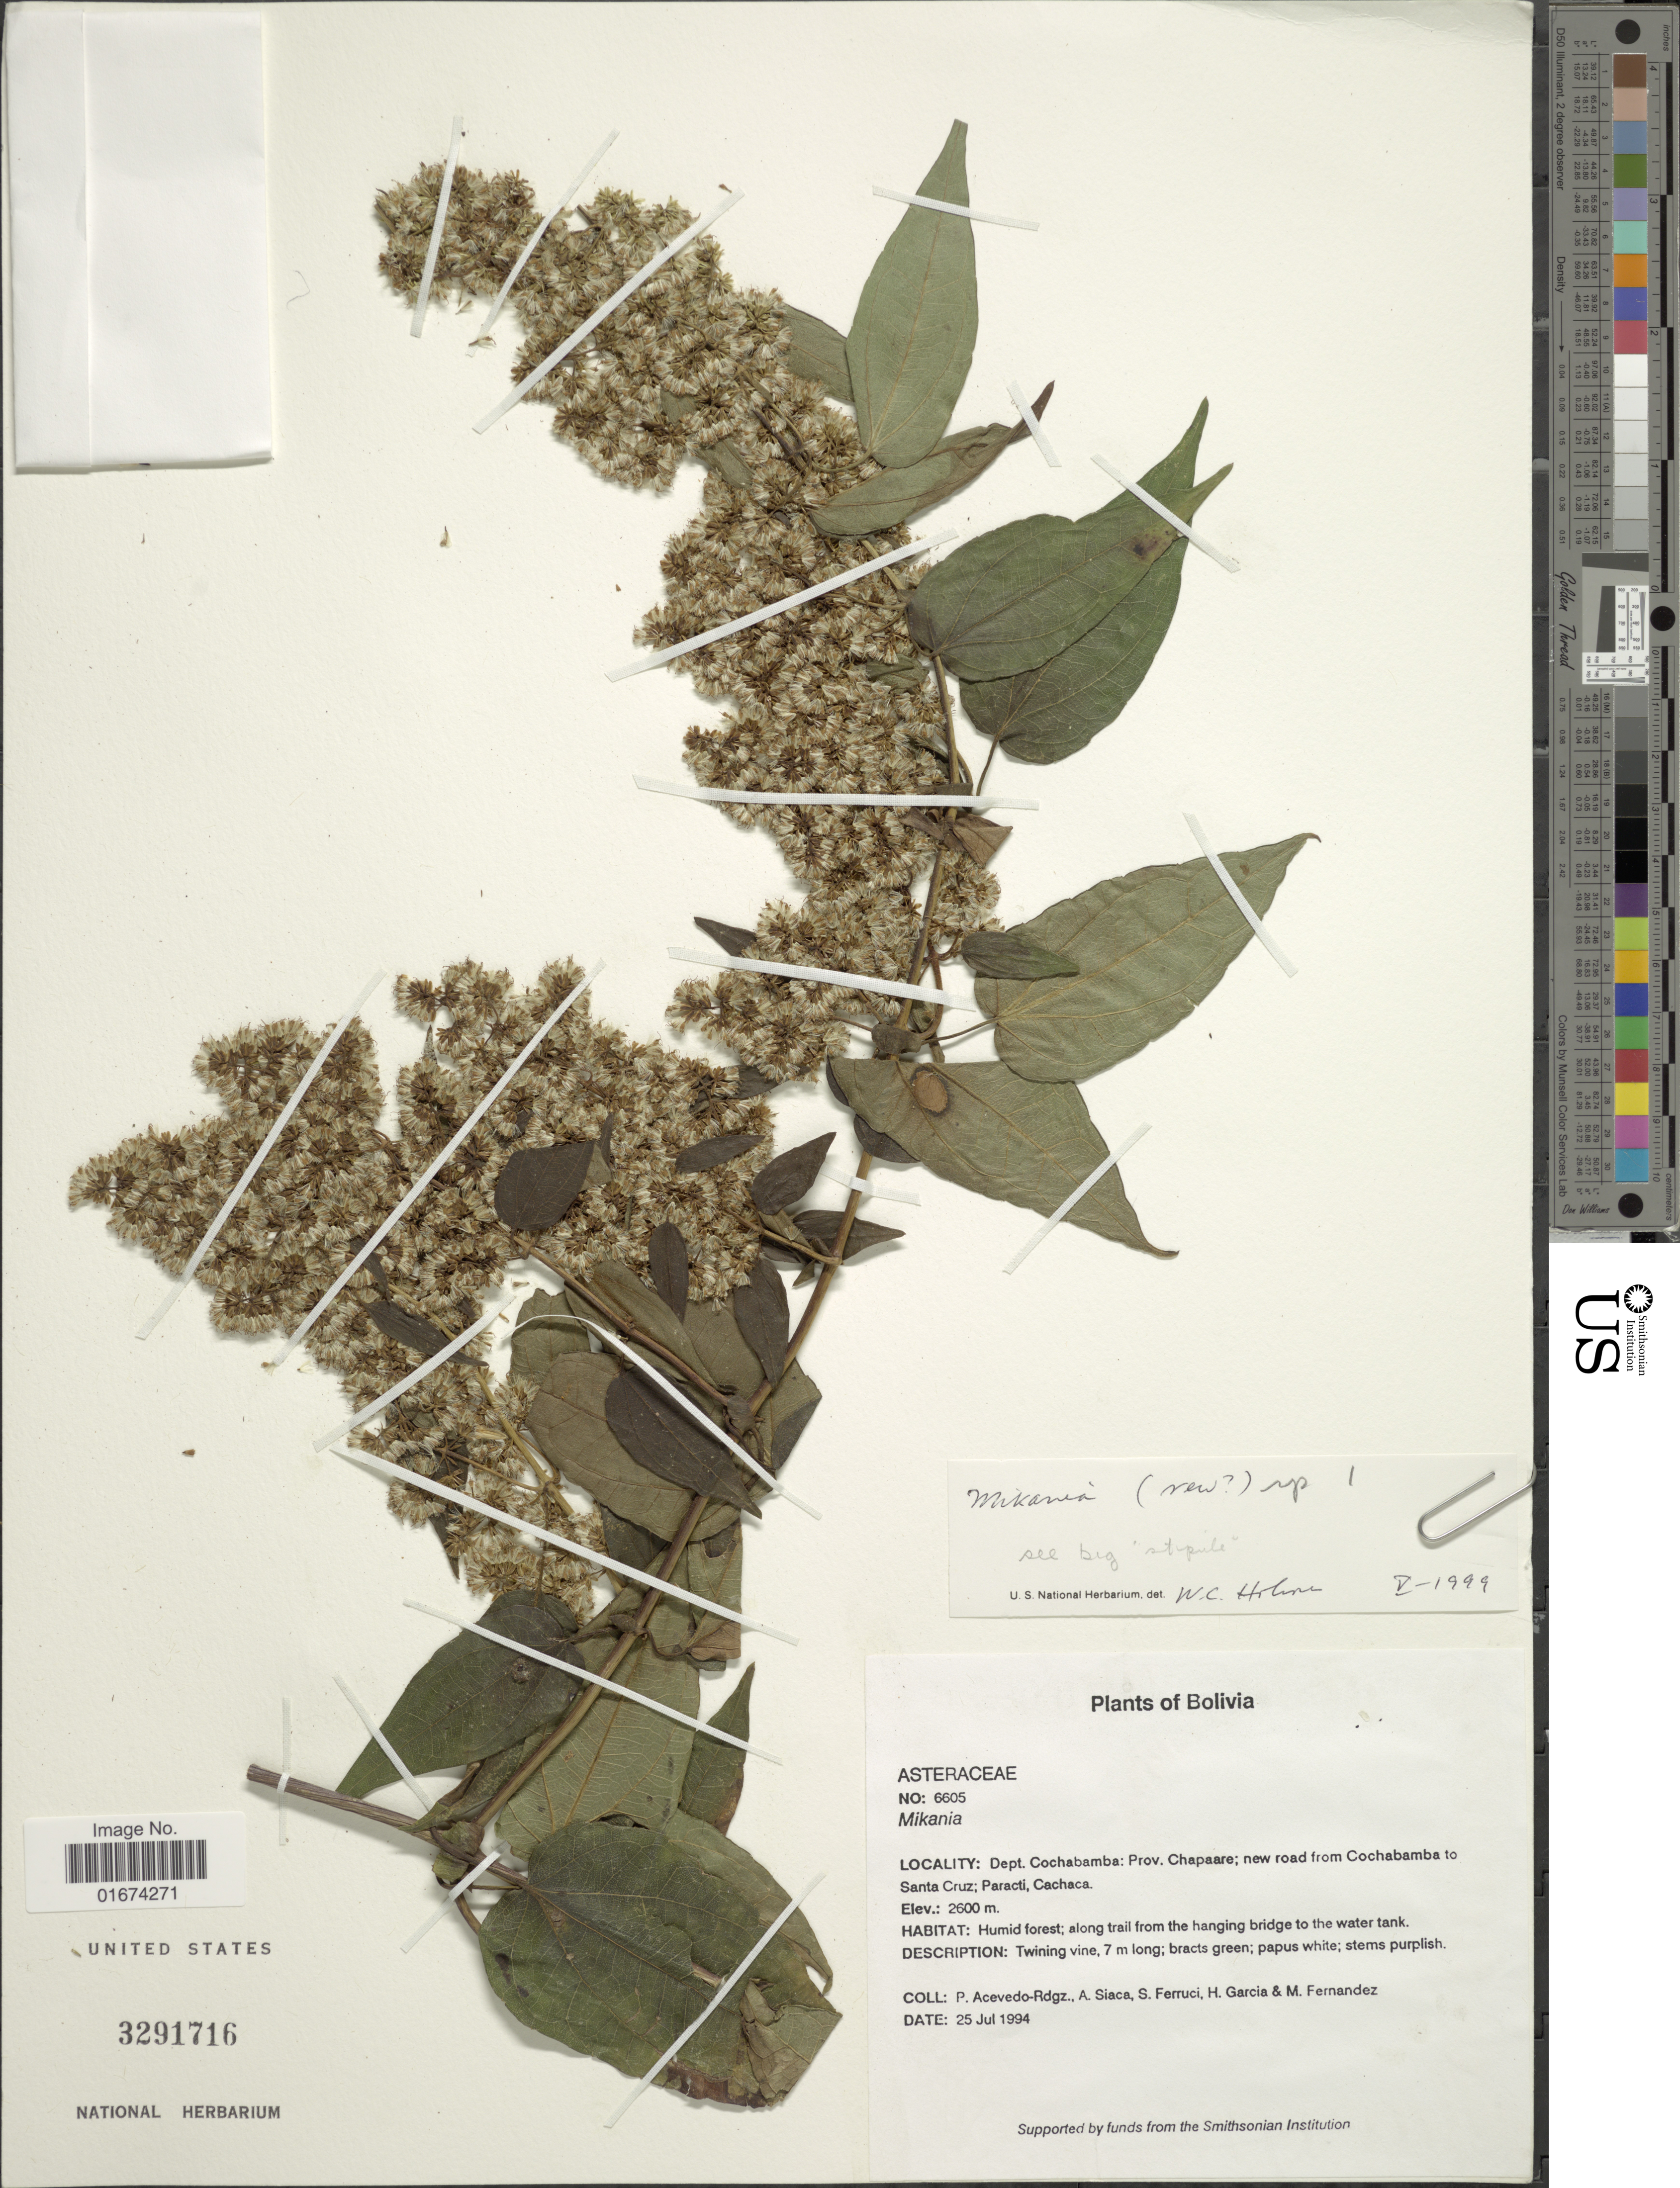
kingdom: Plantae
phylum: Tracheophyta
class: Magnoliopsida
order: Asterales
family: Asteraceae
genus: Mikania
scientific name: Mikania sp.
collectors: P. Acevedo-Rodr., A. Siaca, S. Ferruci, H. Garcia & M. Fernandez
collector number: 6605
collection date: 1994-07-25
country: Bolivia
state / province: Cochabamba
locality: Dept. Cochabamba: Prov. Chapaare; new road from Cochabamba to Santa Cruz; Paracti, Cachaca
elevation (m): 2600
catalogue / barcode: US 3291716